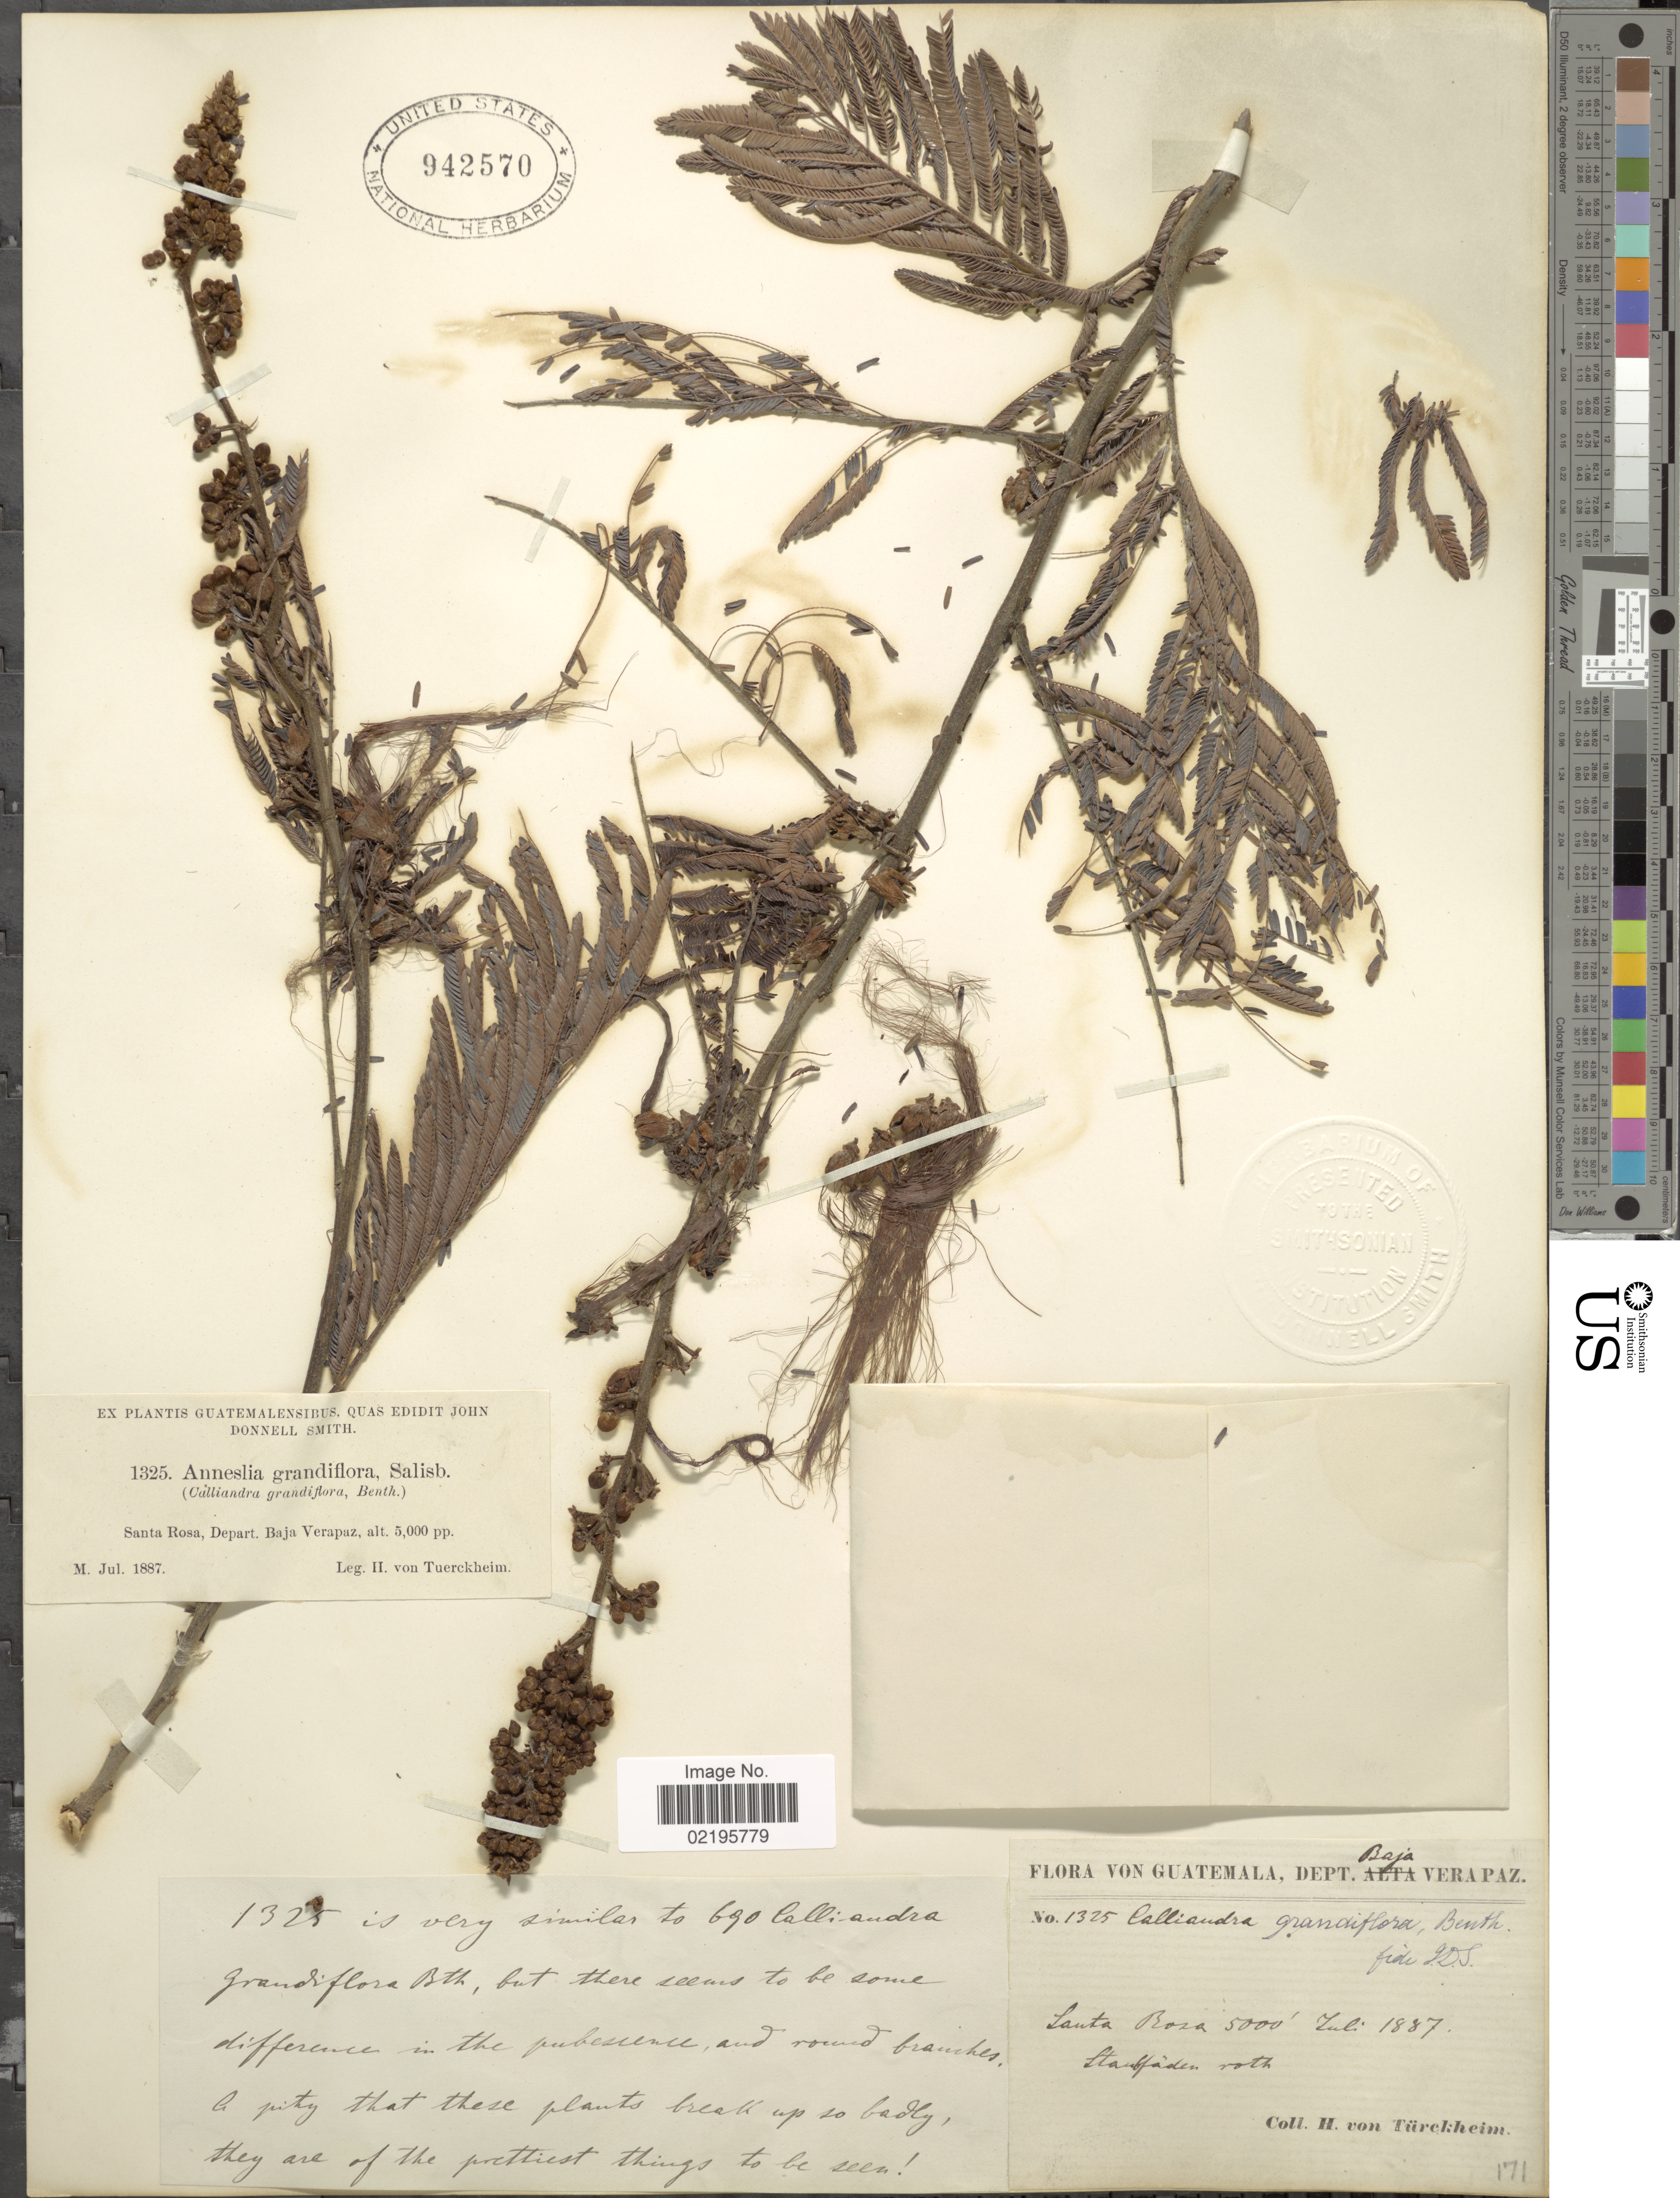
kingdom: Plantae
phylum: Tracheophyta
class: Magnoliopsida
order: Fabales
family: Fabaceae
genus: Calliandra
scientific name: Calliandra conzattiana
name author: (Britton) Standl.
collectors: H. von Türckheim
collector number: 1325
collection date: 1887-07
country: Guatemala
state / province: Baja Verapaz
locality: Santa Rosa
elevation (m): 1524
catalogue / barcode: US 942570